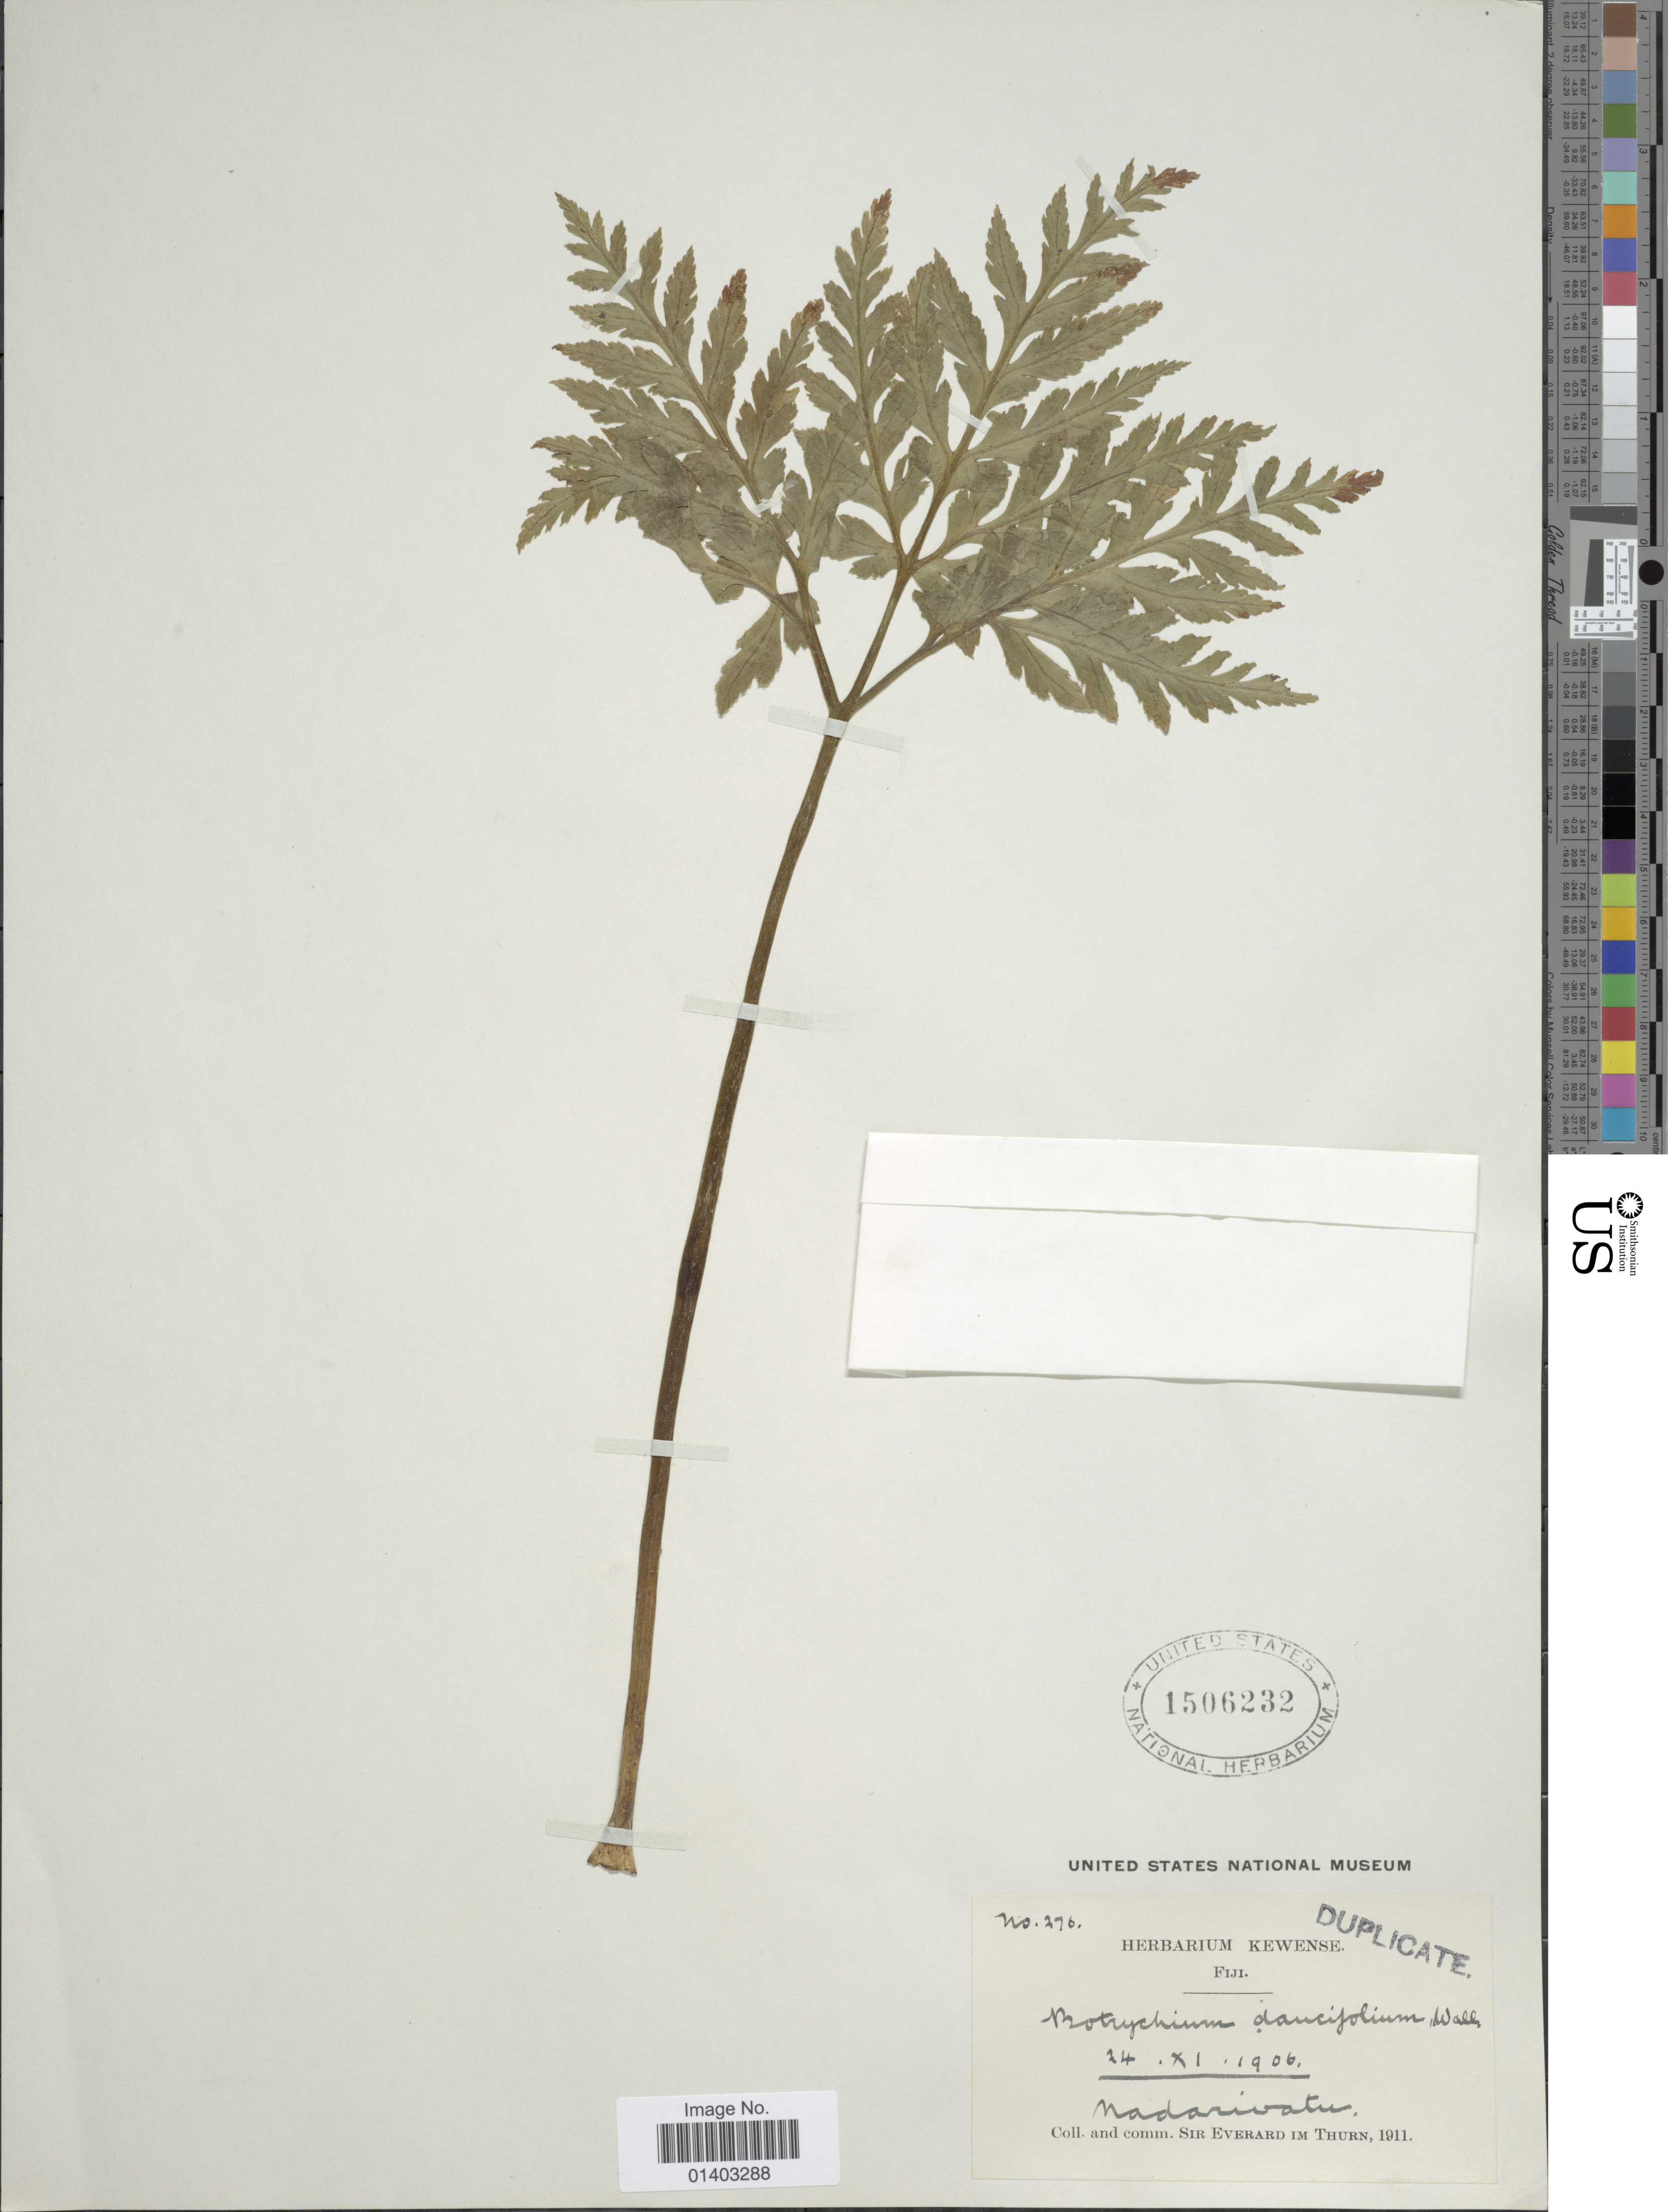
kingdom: Plantae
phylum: Tracheophyta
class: Polypodiopsida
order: Ophioglossales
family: Ophioglossaceae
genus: Botrychium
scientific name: Botrychium daucifolium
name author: (Wall.) Hook. & Grev.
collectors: S. Everard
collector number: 276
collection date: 1906-11-24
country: Fiji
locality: Nadarivatu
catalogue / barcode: US 1506232